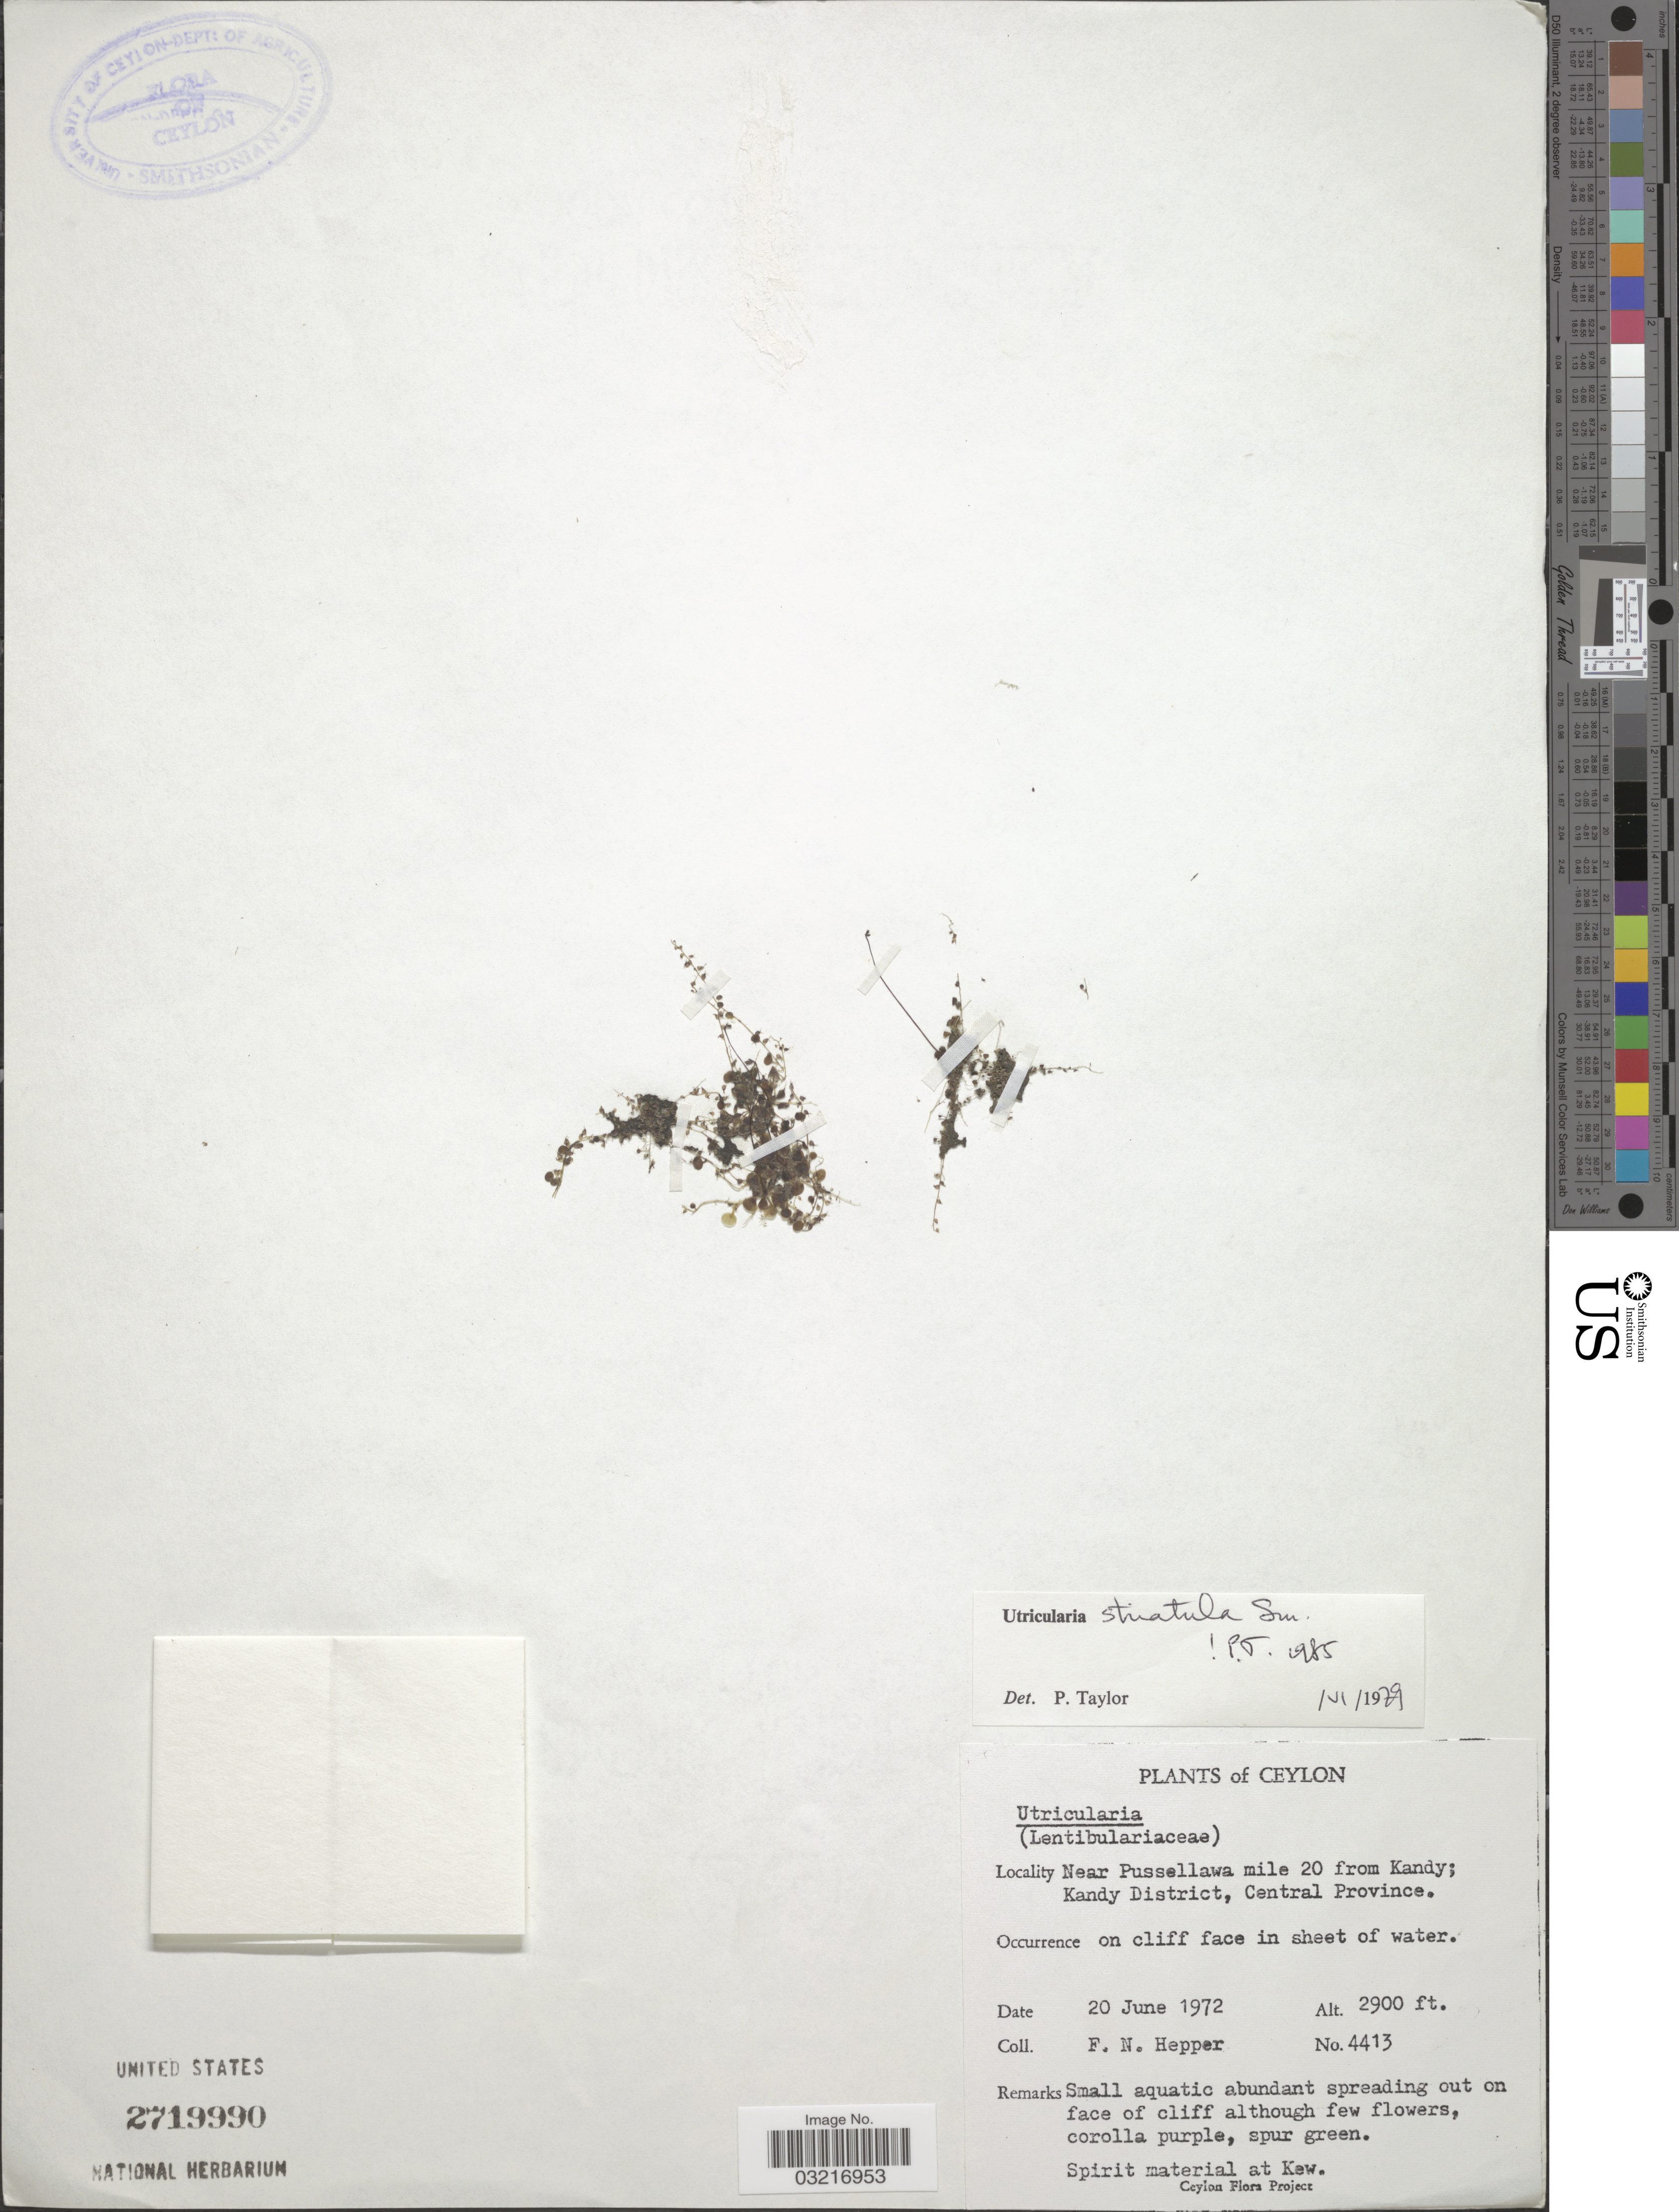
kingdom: Plantae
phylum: Tracheophyta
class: Magnoliopsida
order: Lamiales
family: Lentibulariaceae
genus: Utricularia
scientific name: Utricularia striatula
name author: Sm.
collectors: F. Hepper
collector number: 4413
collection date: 1972-06-20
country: Sri Lanka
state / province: Central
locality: Ceylon, Near Pussellawa mile 20 from Kandy; Kandy District.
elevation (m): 884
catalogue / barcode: US 2719990